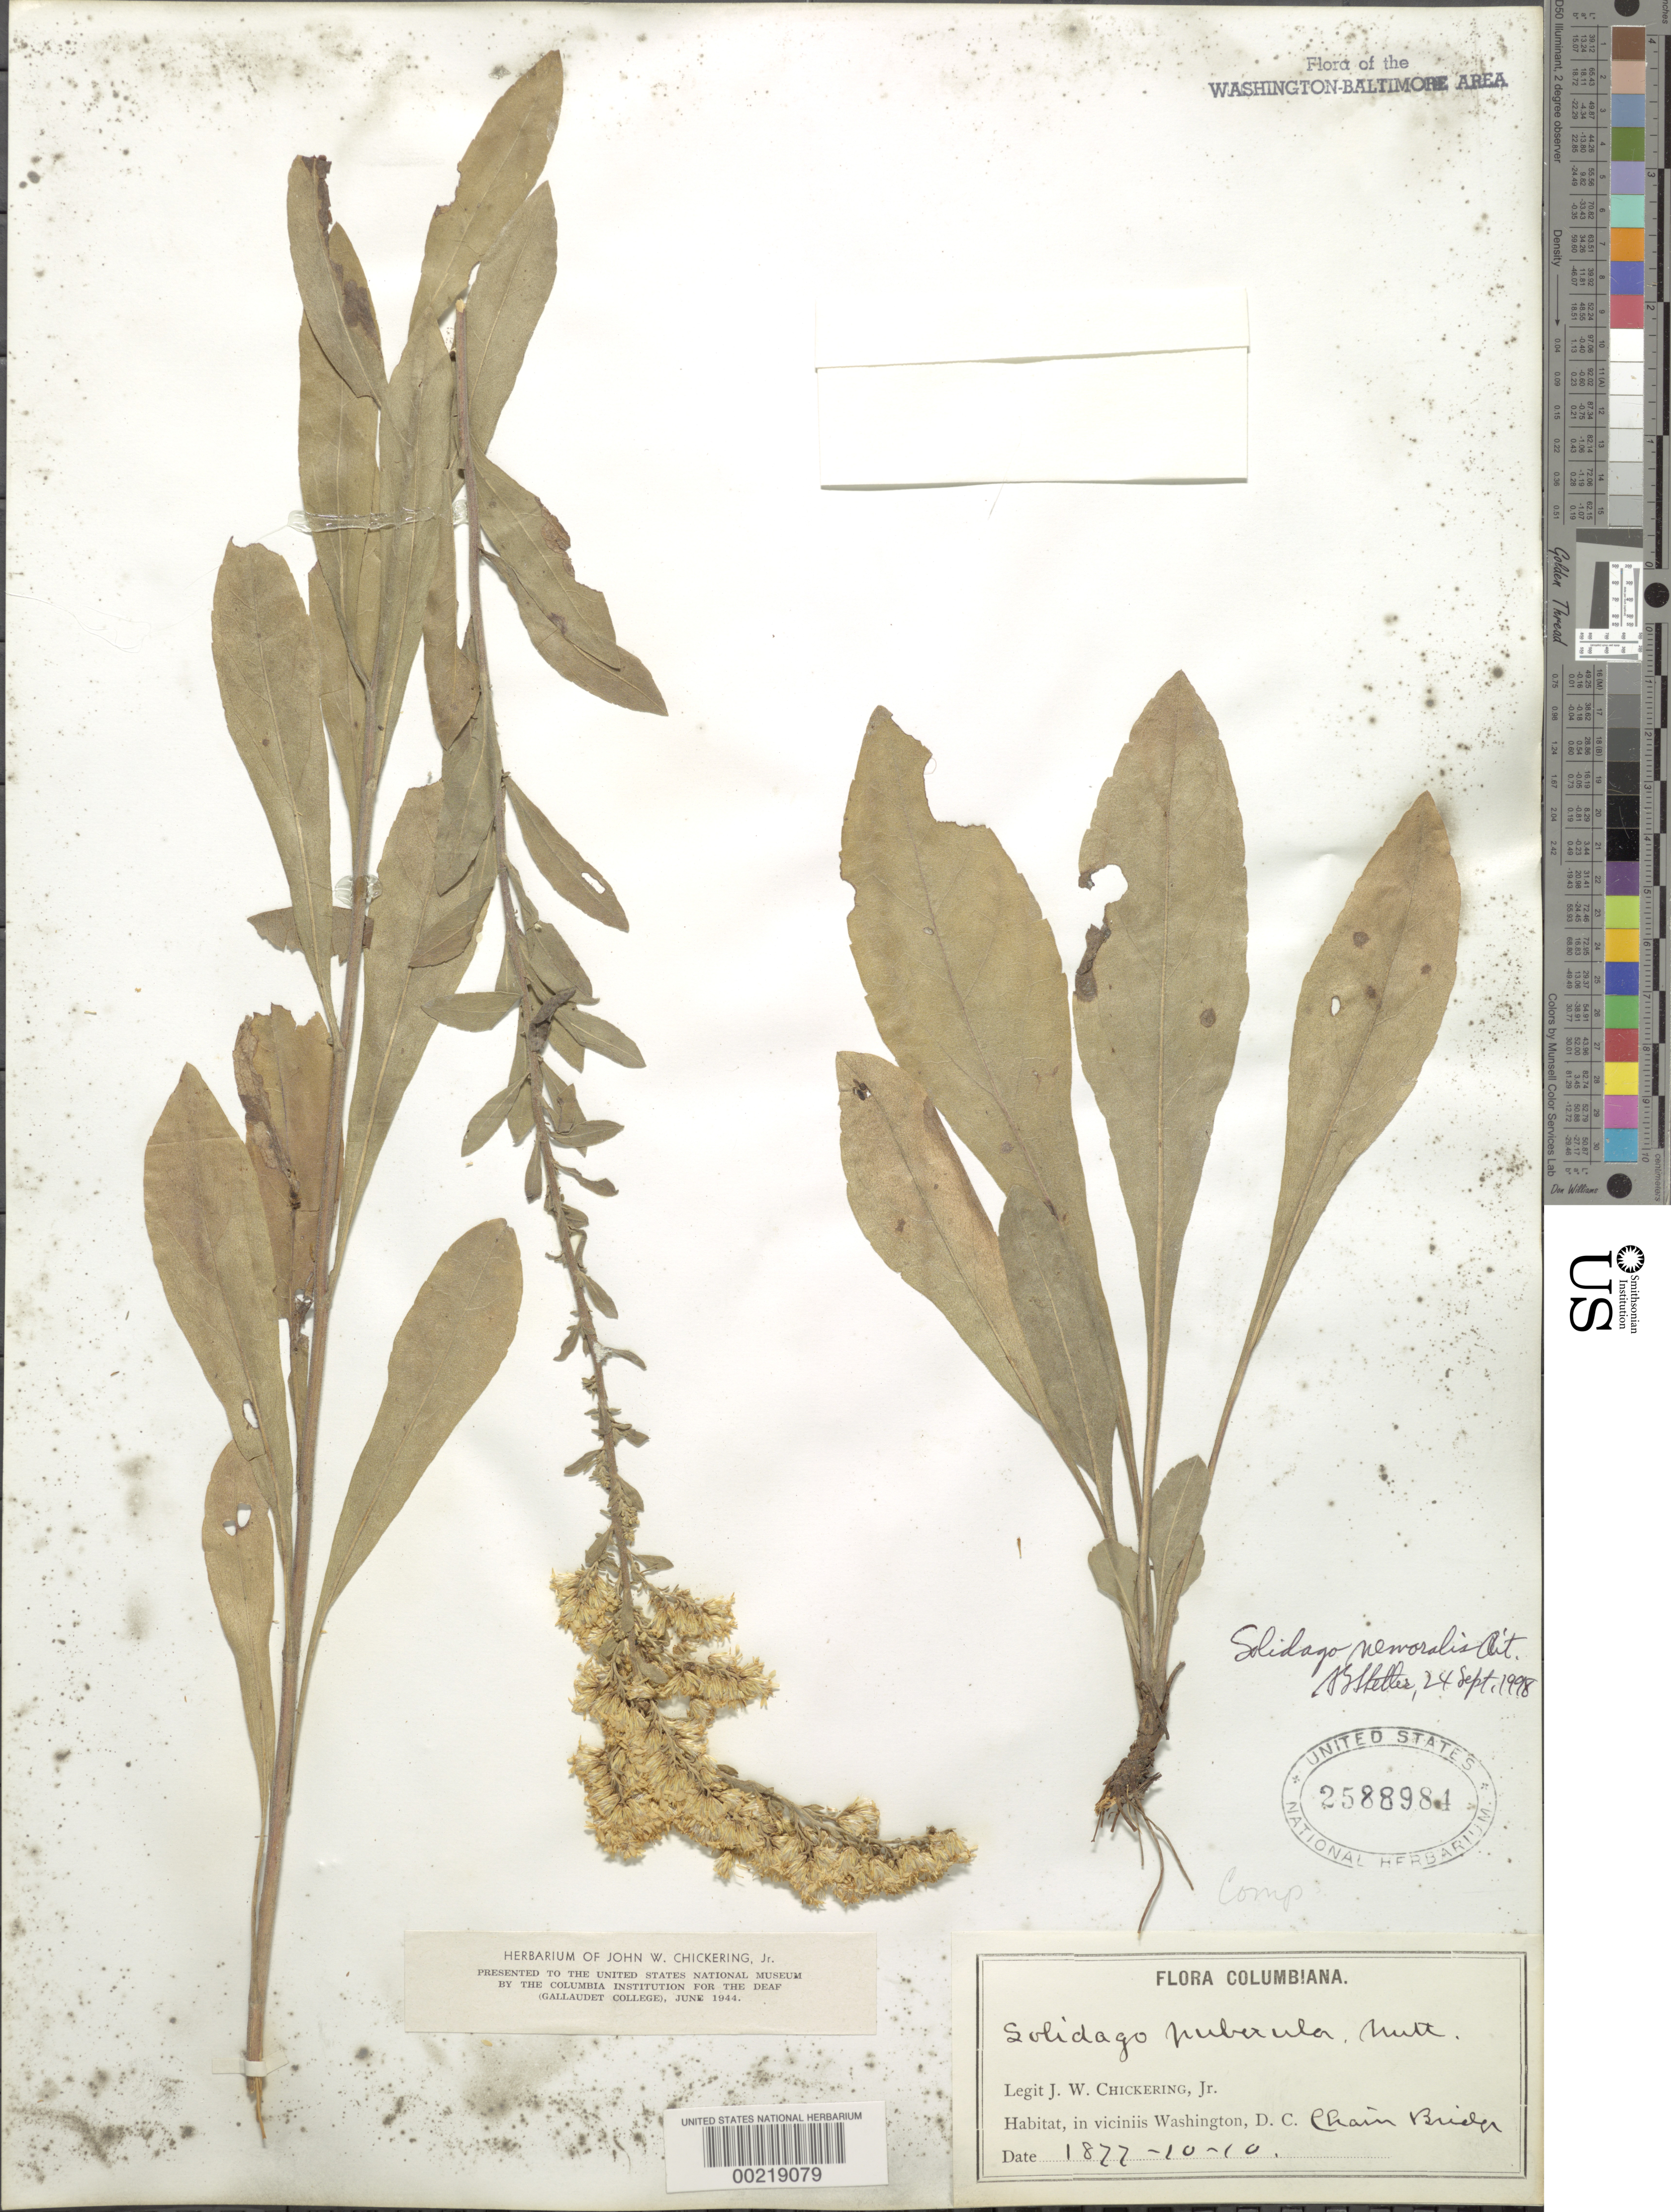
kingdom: Plantae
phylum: Tracheophyta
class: Magnoliopsida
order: Asterales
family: Asteraceae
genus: Solidago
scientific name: Solidago nemoralis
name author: Aiton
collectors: J. W. Chickering Jr.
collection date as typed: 10 Oct 1877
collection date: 1877-10-10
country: United States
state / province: District of Columbia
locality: Chain Bridge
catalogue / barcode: US 2588984